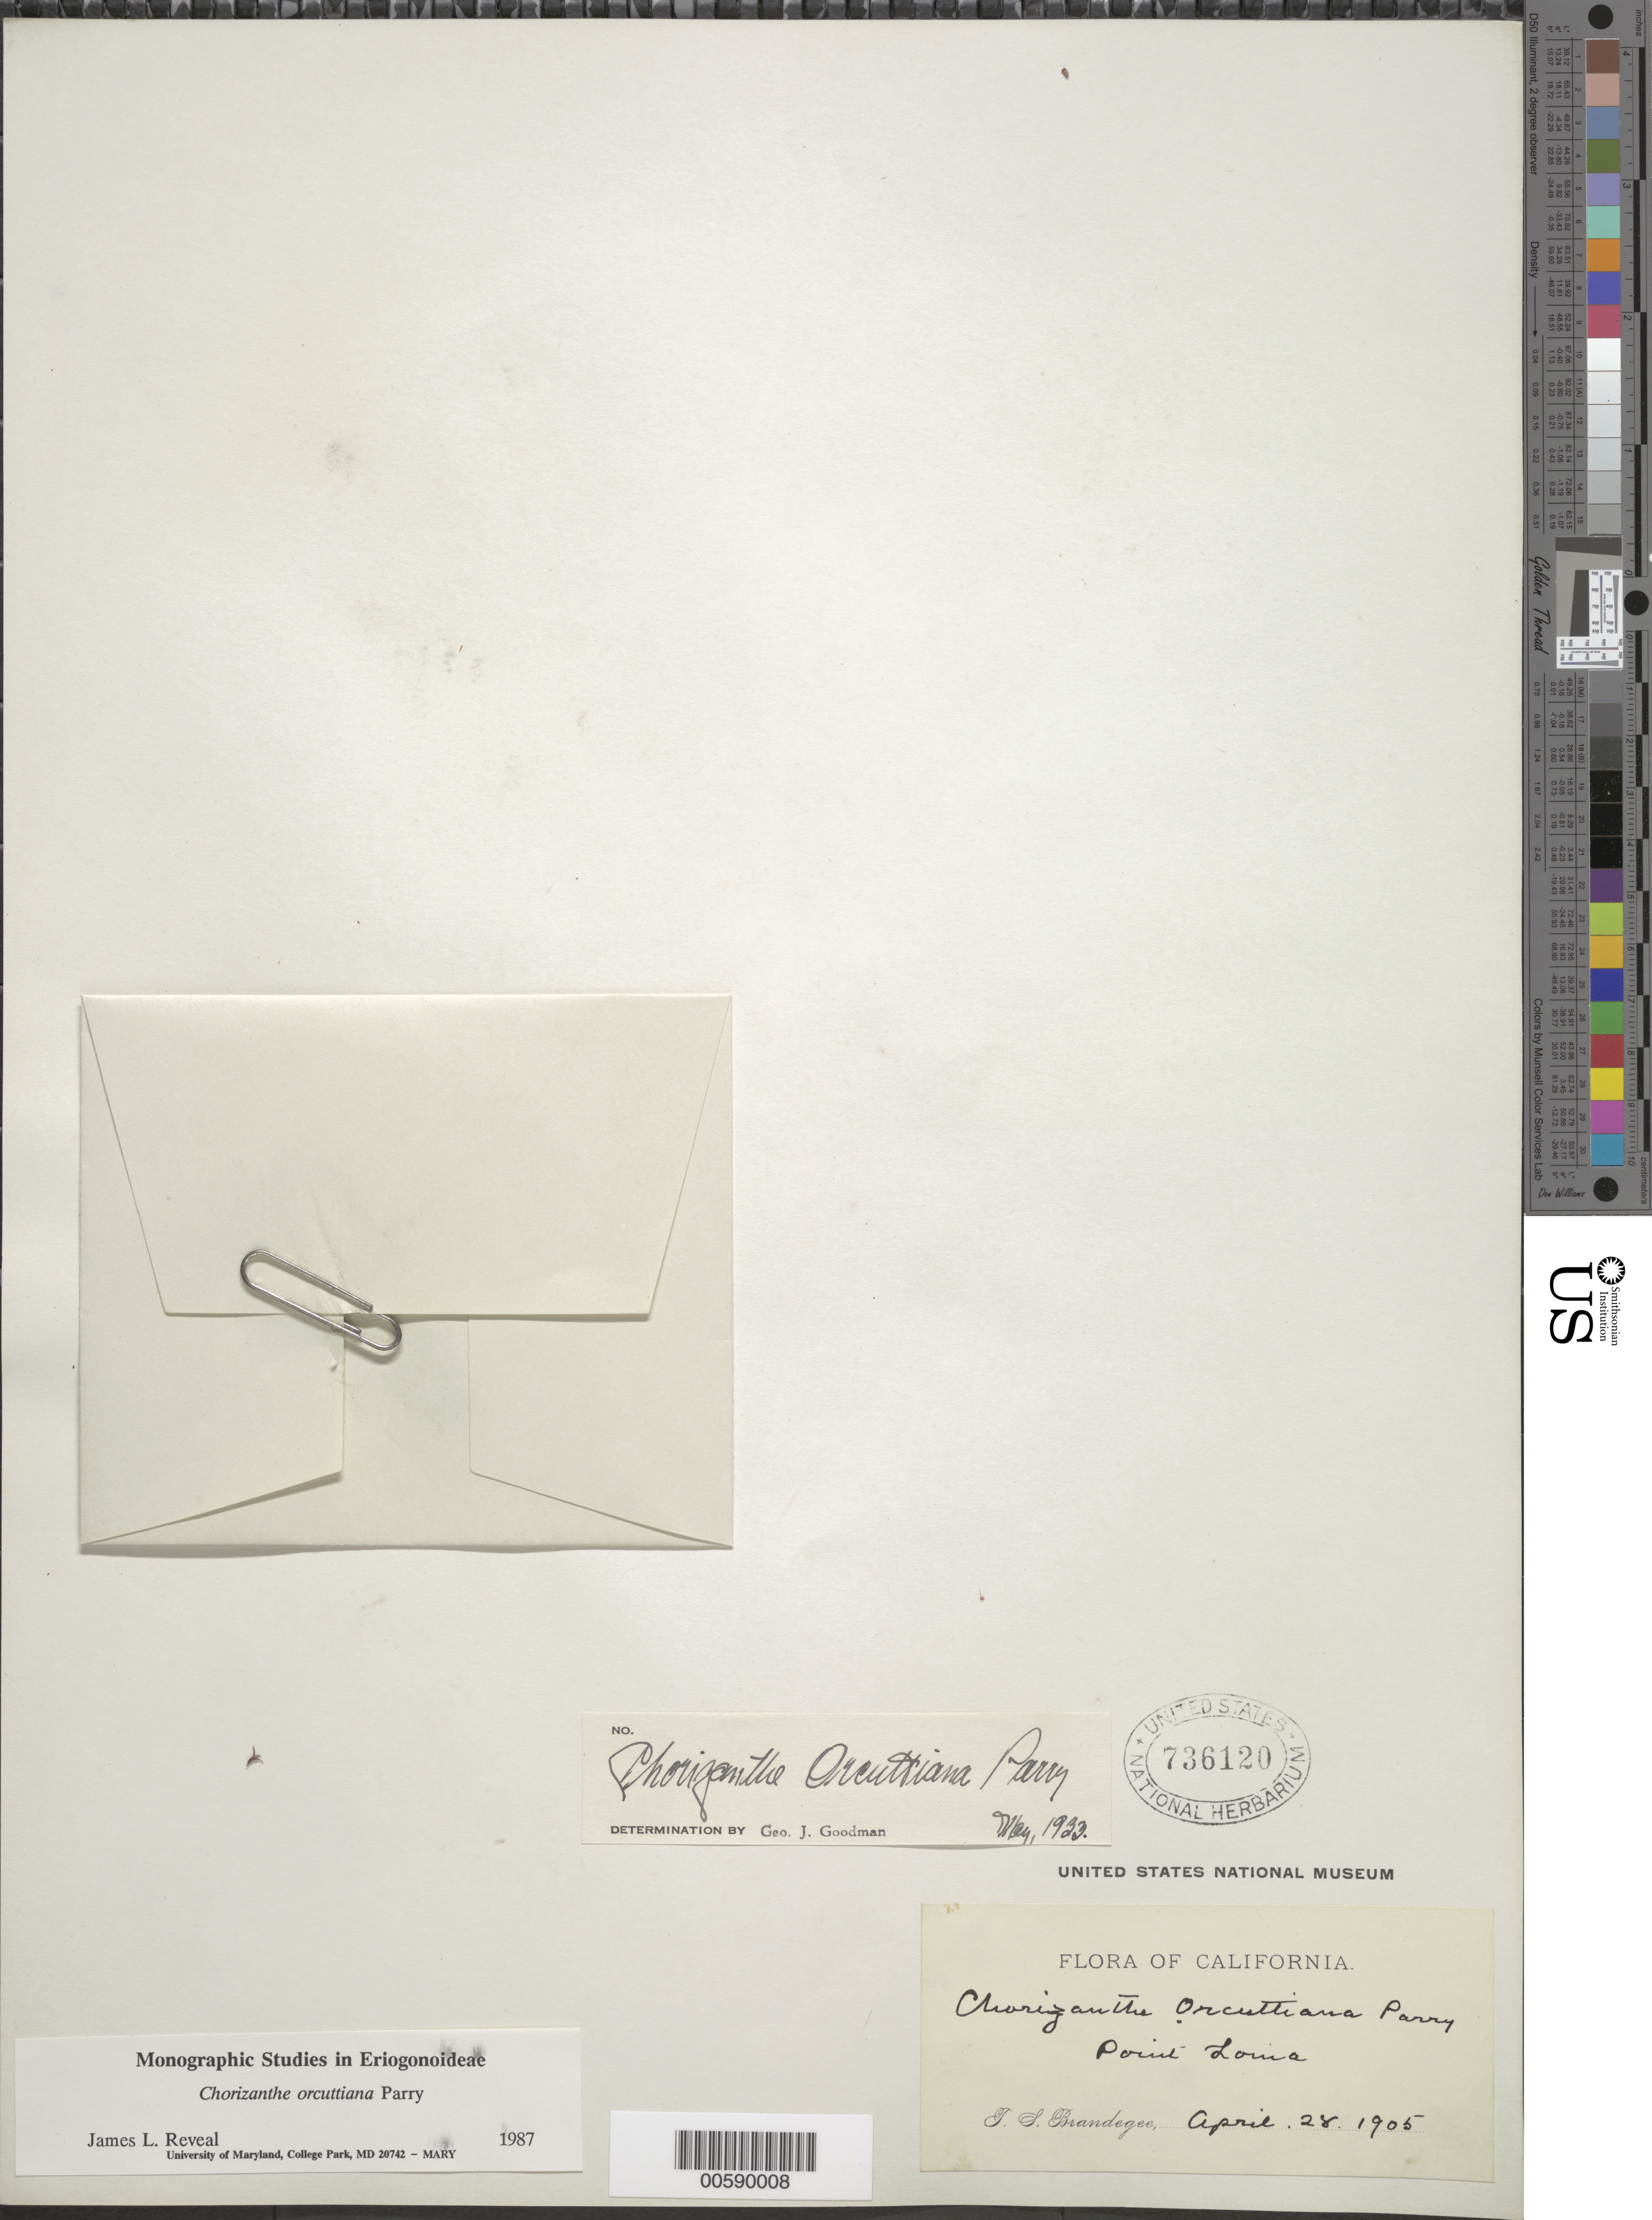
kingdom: Plantae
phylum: Tracheophyta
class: Magnoliopsida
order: Caryophyllales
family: Polygonaceae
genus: Chorizanthe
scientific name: Chorizanthe orcuttiana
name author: Parry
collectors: T. S. Brandegee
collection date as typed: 28 Apr 1905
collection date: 1905-04-28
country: United States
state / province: California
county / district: San Diego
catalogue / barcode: US 736120